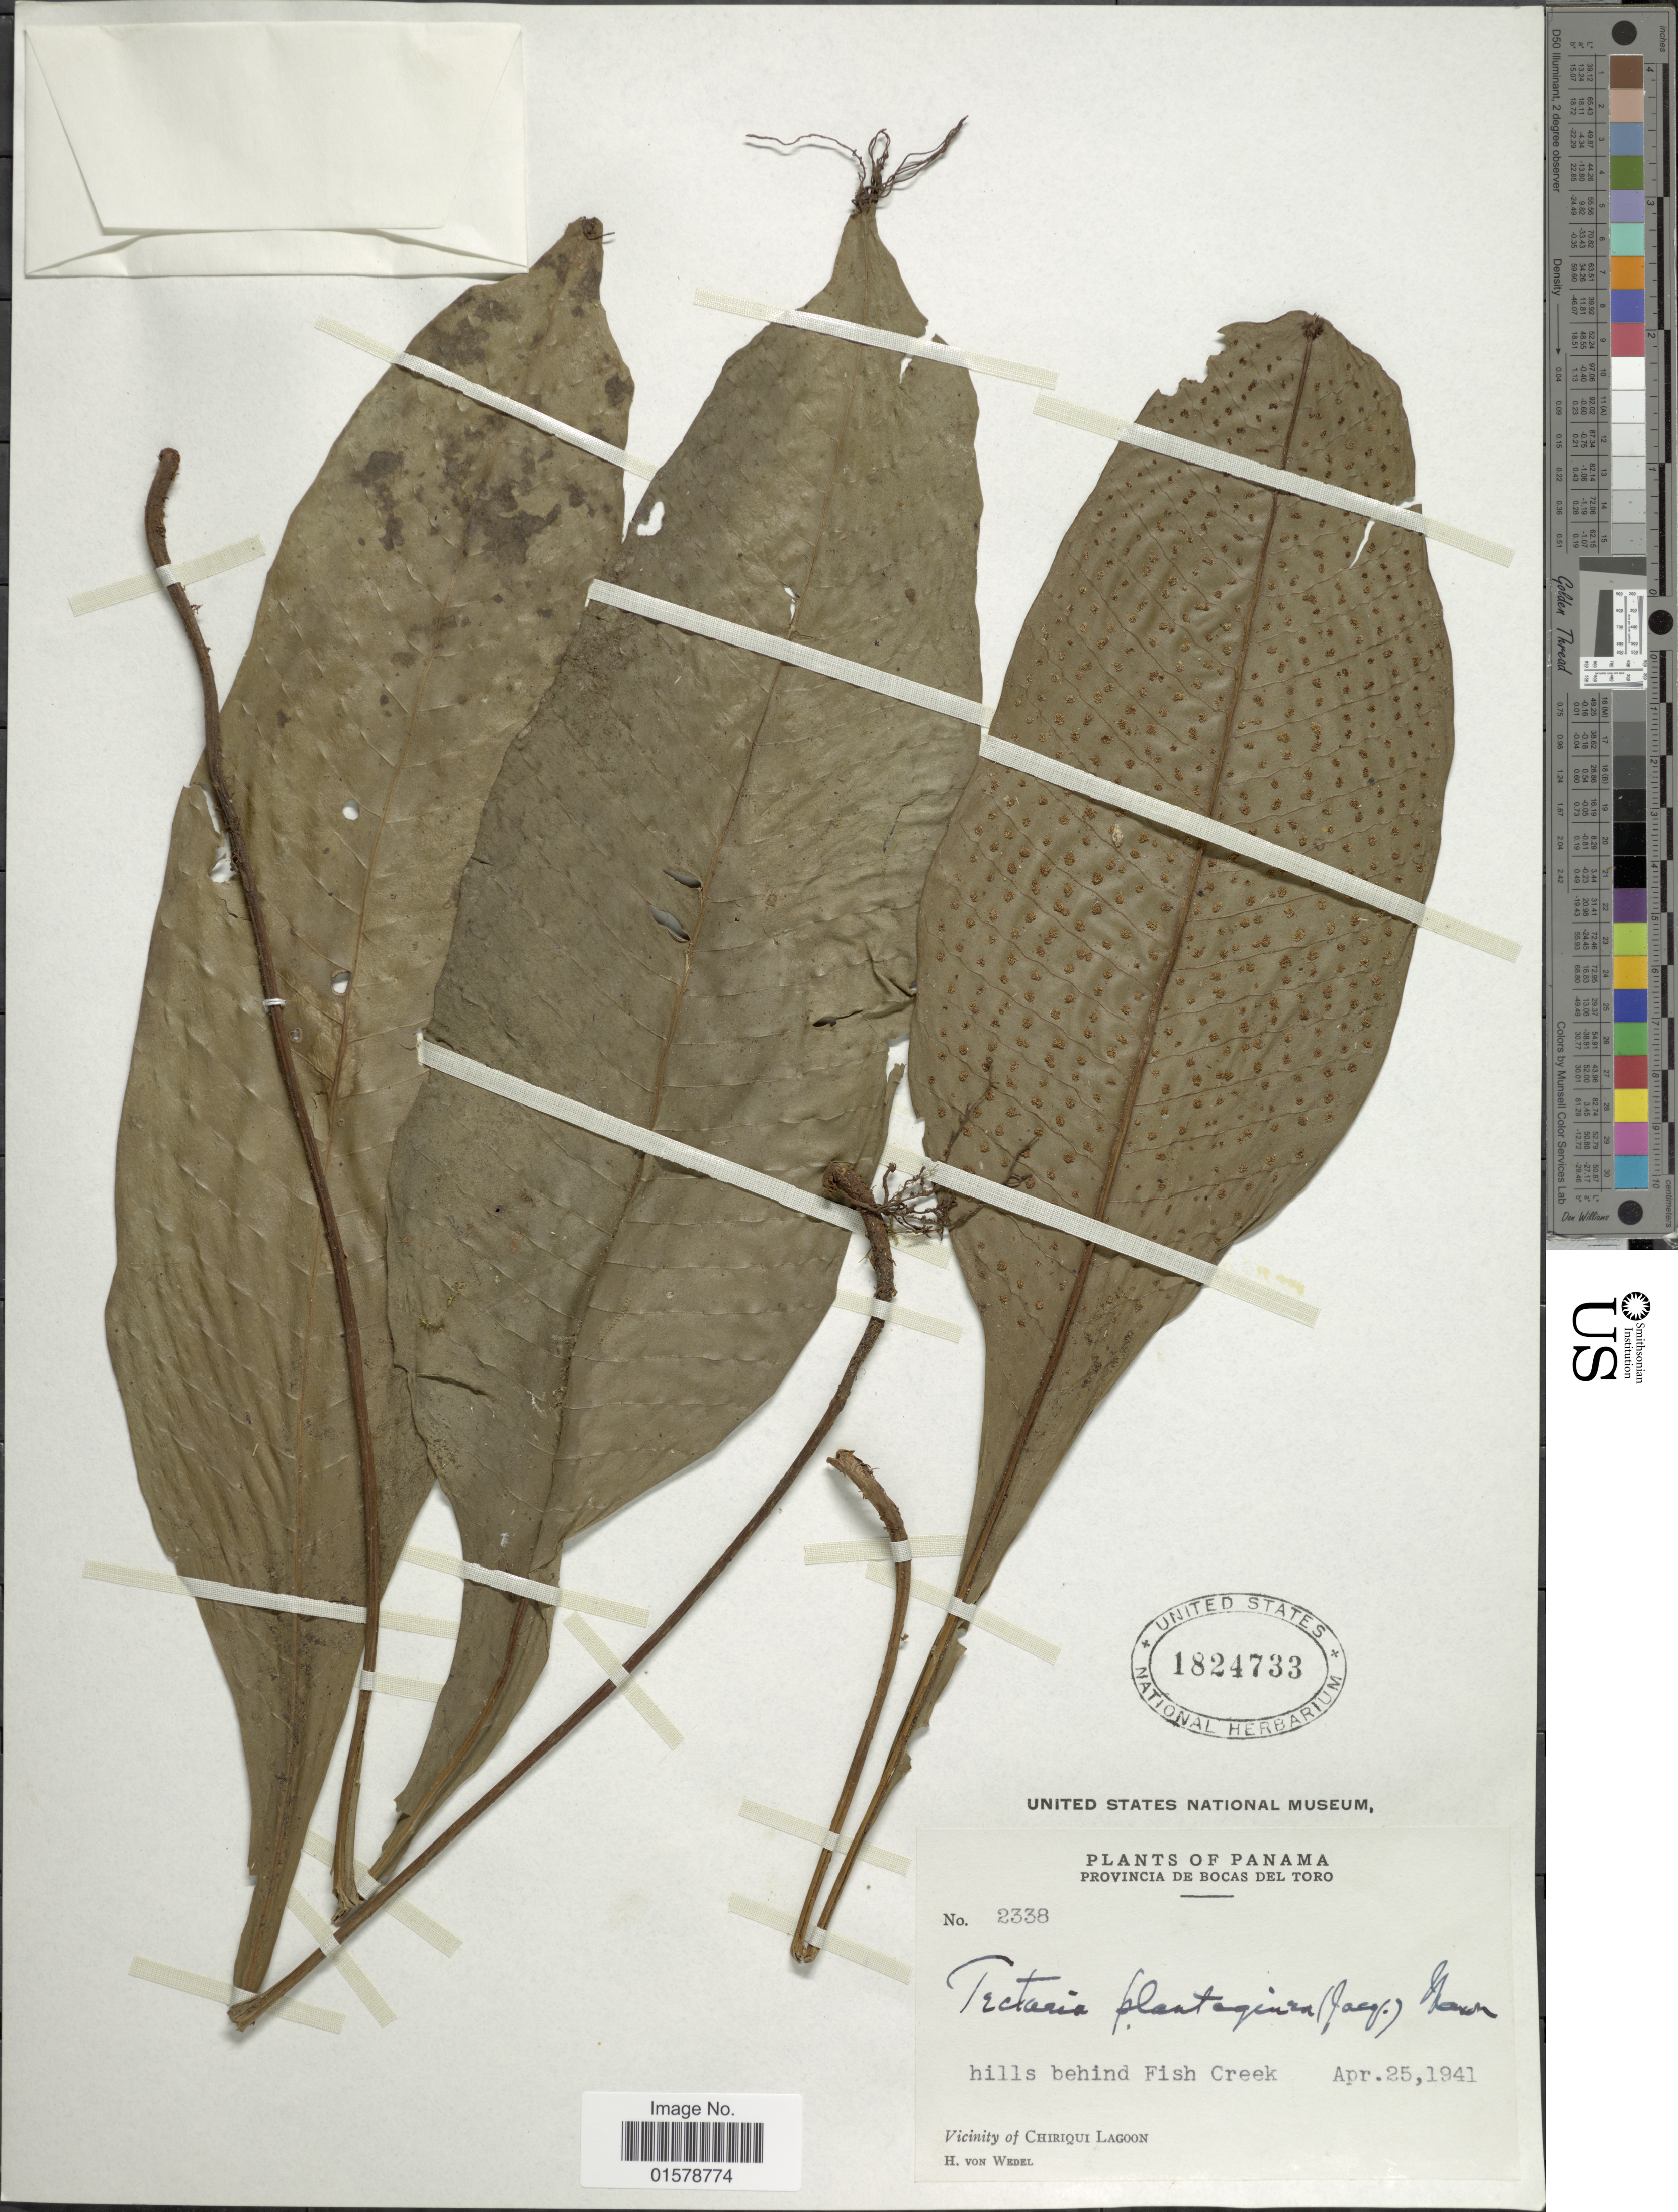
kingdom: Plantae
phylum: Tracheophyta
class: Polypodiopsida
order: Polypodiales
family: Tectariaceae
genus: Tectaria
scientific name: Tectaria plantaginea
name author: (Jacq.) Maxon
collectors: H. von Wedel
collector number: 2338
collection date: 1941-04-25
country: Panama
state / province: Bocas del Toro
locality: Panama, Provincia de Bocas del Toro, hills behind Fish Creek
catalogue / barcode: US 1824733